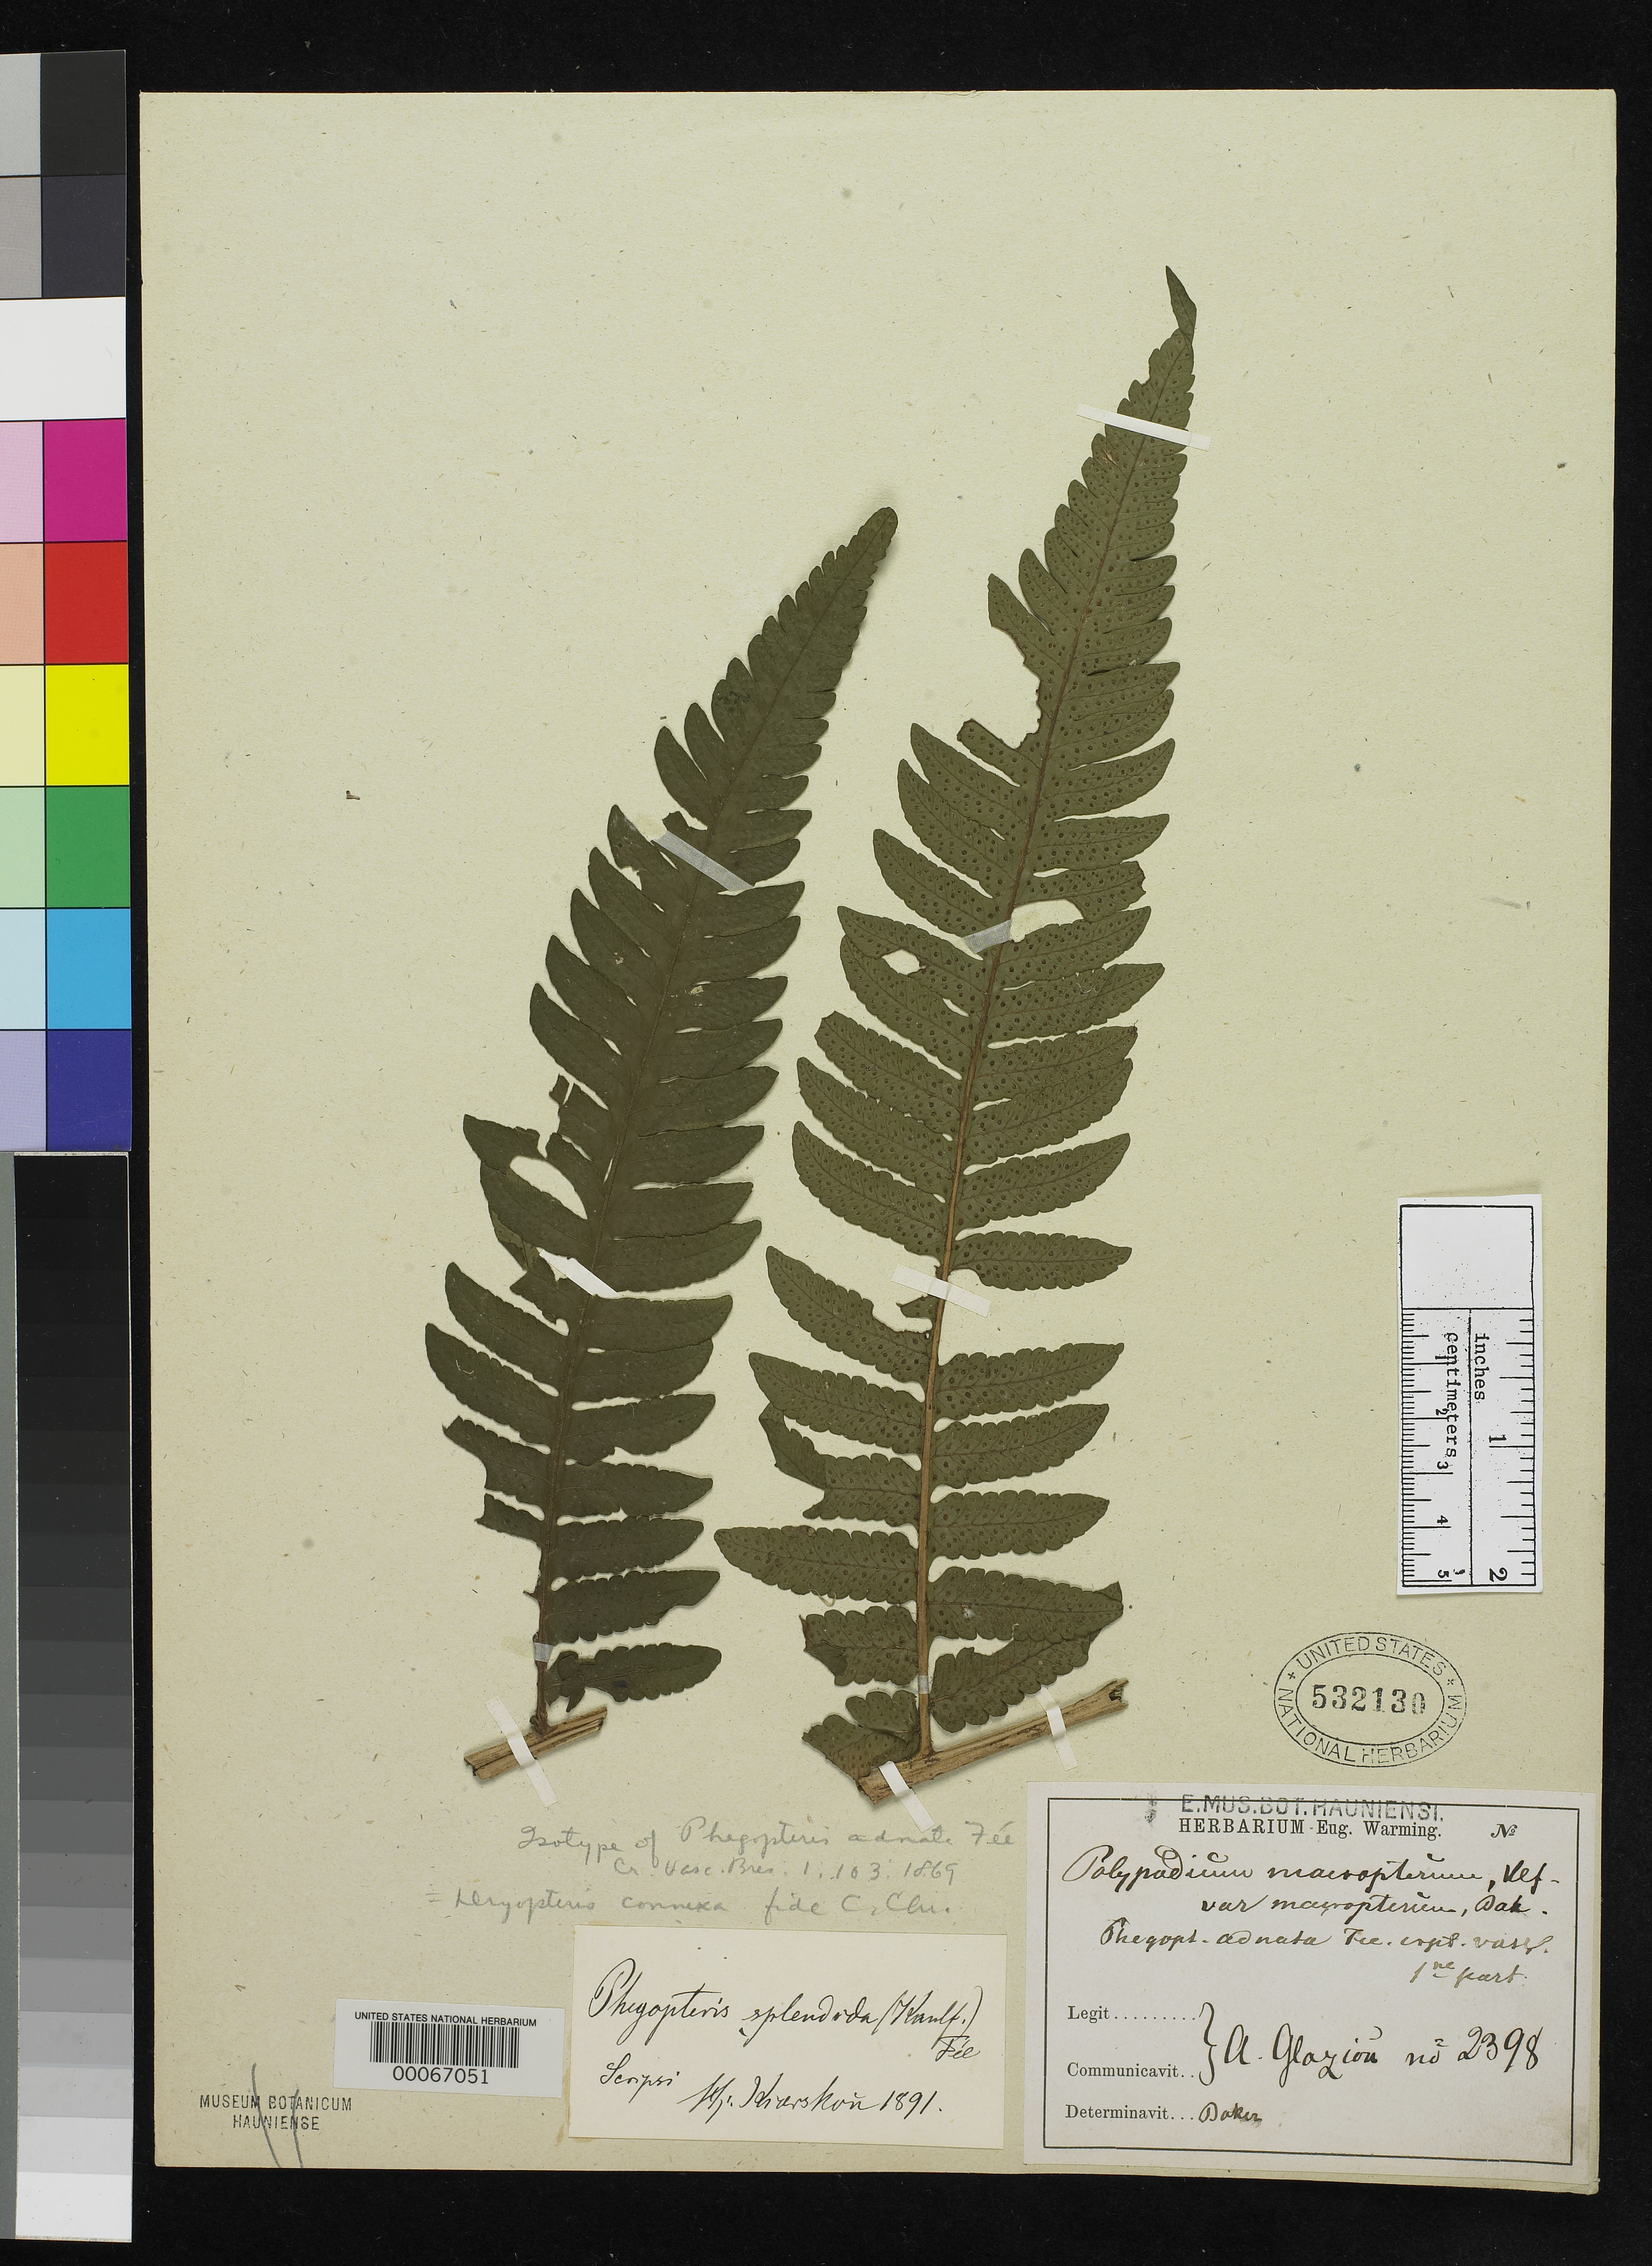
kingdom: Plantae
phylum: Tracheophyta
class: Polypodiopsida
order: Polypodiales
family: Thelypteridaceae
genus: Phegopteris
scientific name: Phegopteris adnata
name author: Fée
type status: Isotype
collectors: A. F. M. Glaziou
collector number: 2398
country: Brazil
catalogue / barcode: US 532130